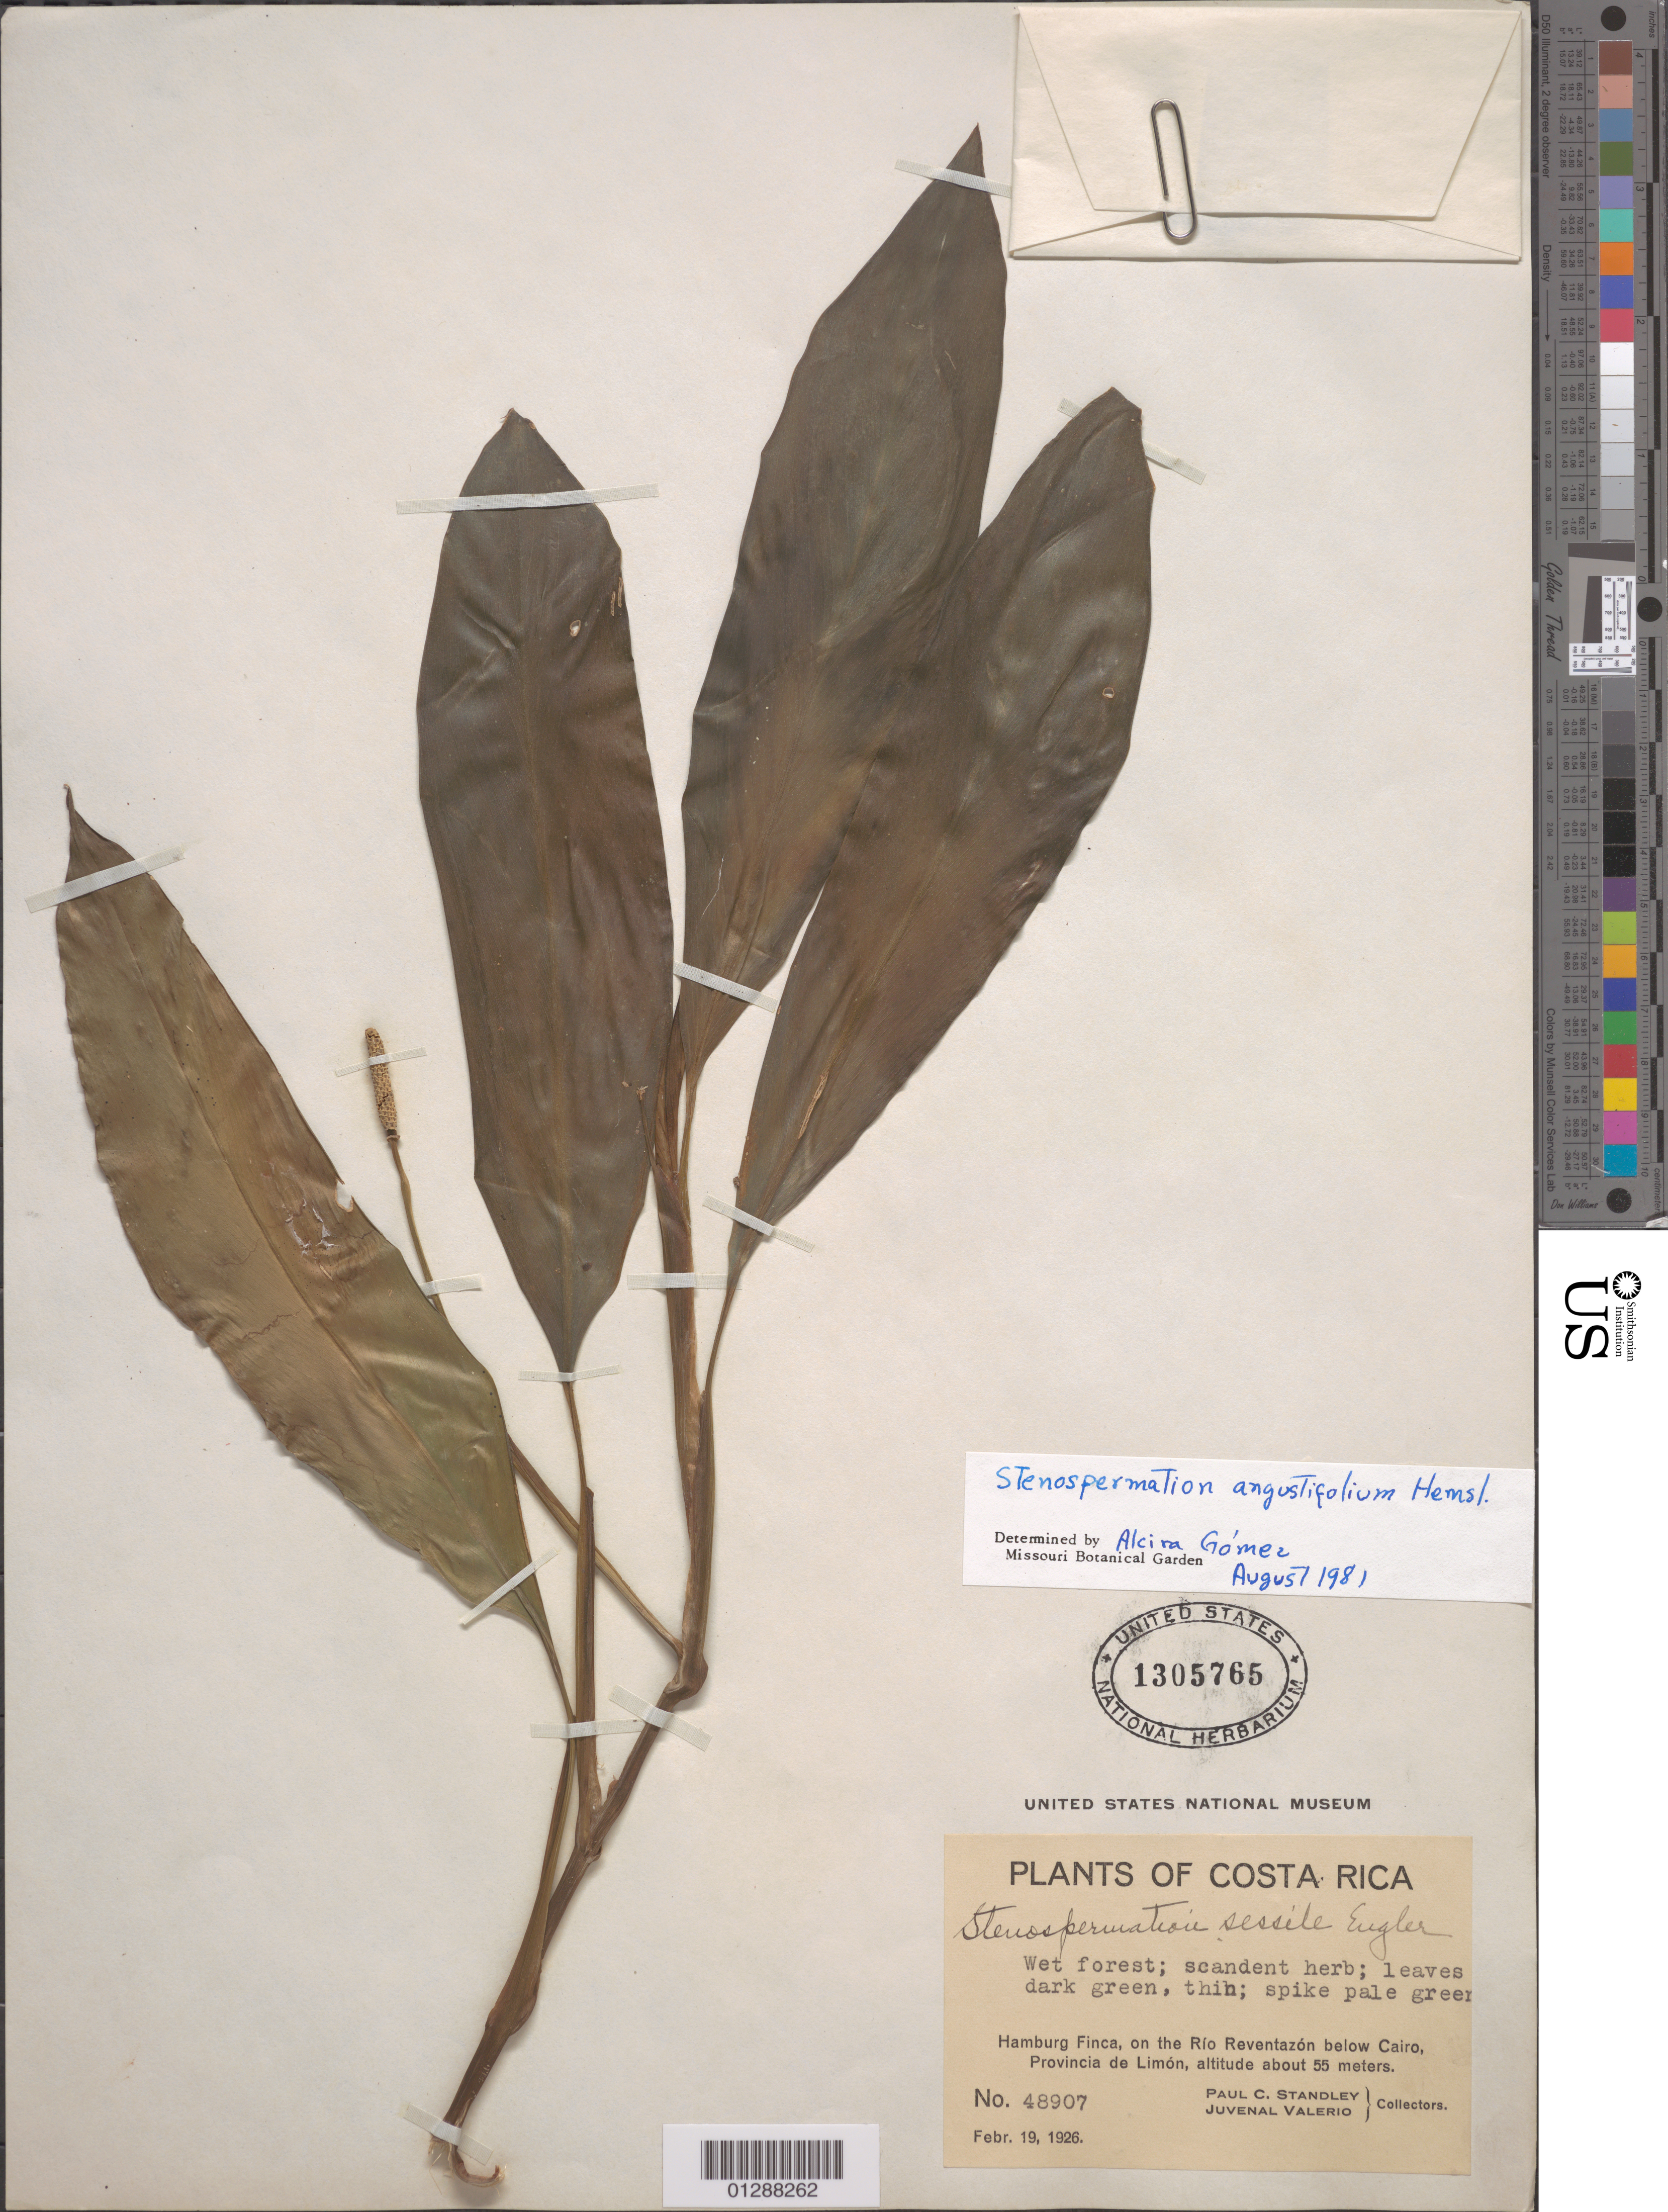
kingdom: Plantae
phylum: Tracheophyta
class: Liliopsida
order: Alismatales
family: Araceae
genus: Stenospermation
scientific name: Stenospermation angustifolium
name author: Hemsl.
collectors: P. C. Standley & J. Valerio R.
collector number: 48907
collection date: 1926-02-19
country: Costa Rica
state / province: Limón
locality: Hamburg Finca, on the Río Reventazón below Cairo.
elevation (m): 55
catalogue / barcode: US 1305765